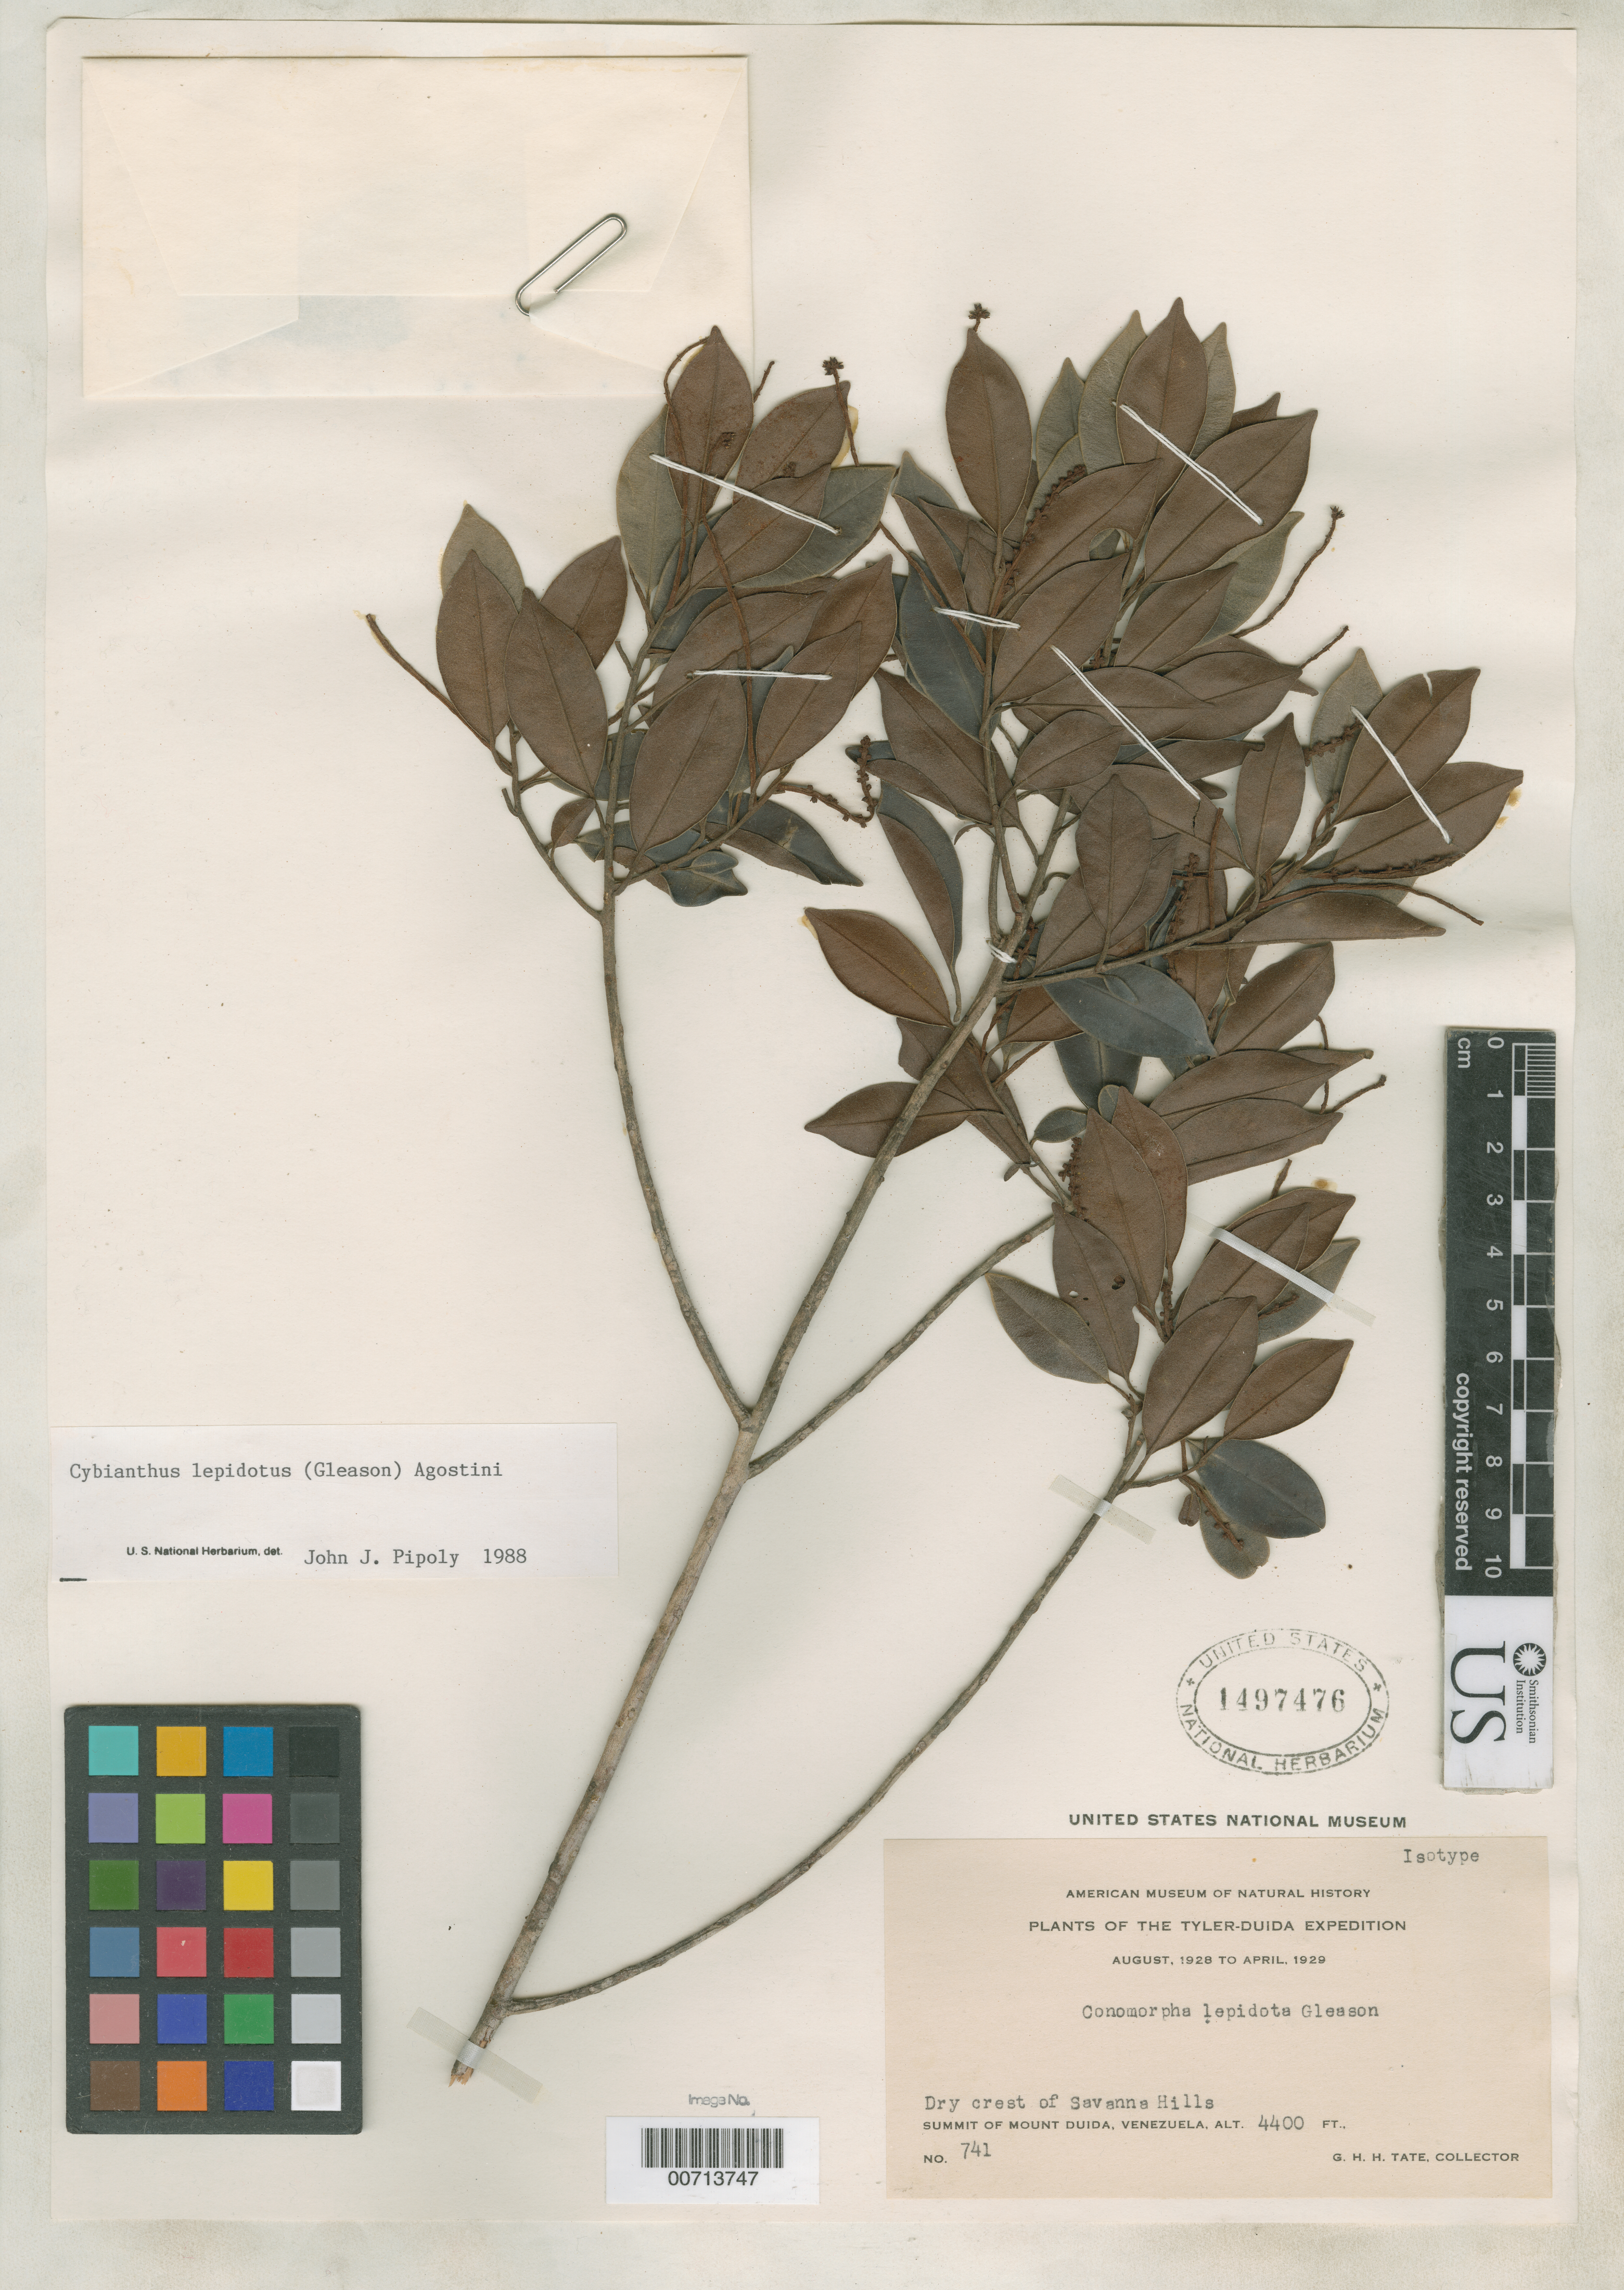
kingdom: Plantae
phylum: Tracheophyta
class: Magnoliopsida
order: Ericales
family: Primulaceae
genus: Conomorpha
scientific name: Conomorpha lepidota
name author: Gleason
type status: Isotype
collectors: G. H. H.Tate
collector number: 741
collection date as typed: Aug 1928 to -- Apr 1929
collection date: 1928-08/1929-04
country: Venezuela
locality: Summit of Mount Duida.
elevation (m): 1341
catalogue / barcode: US 1497476